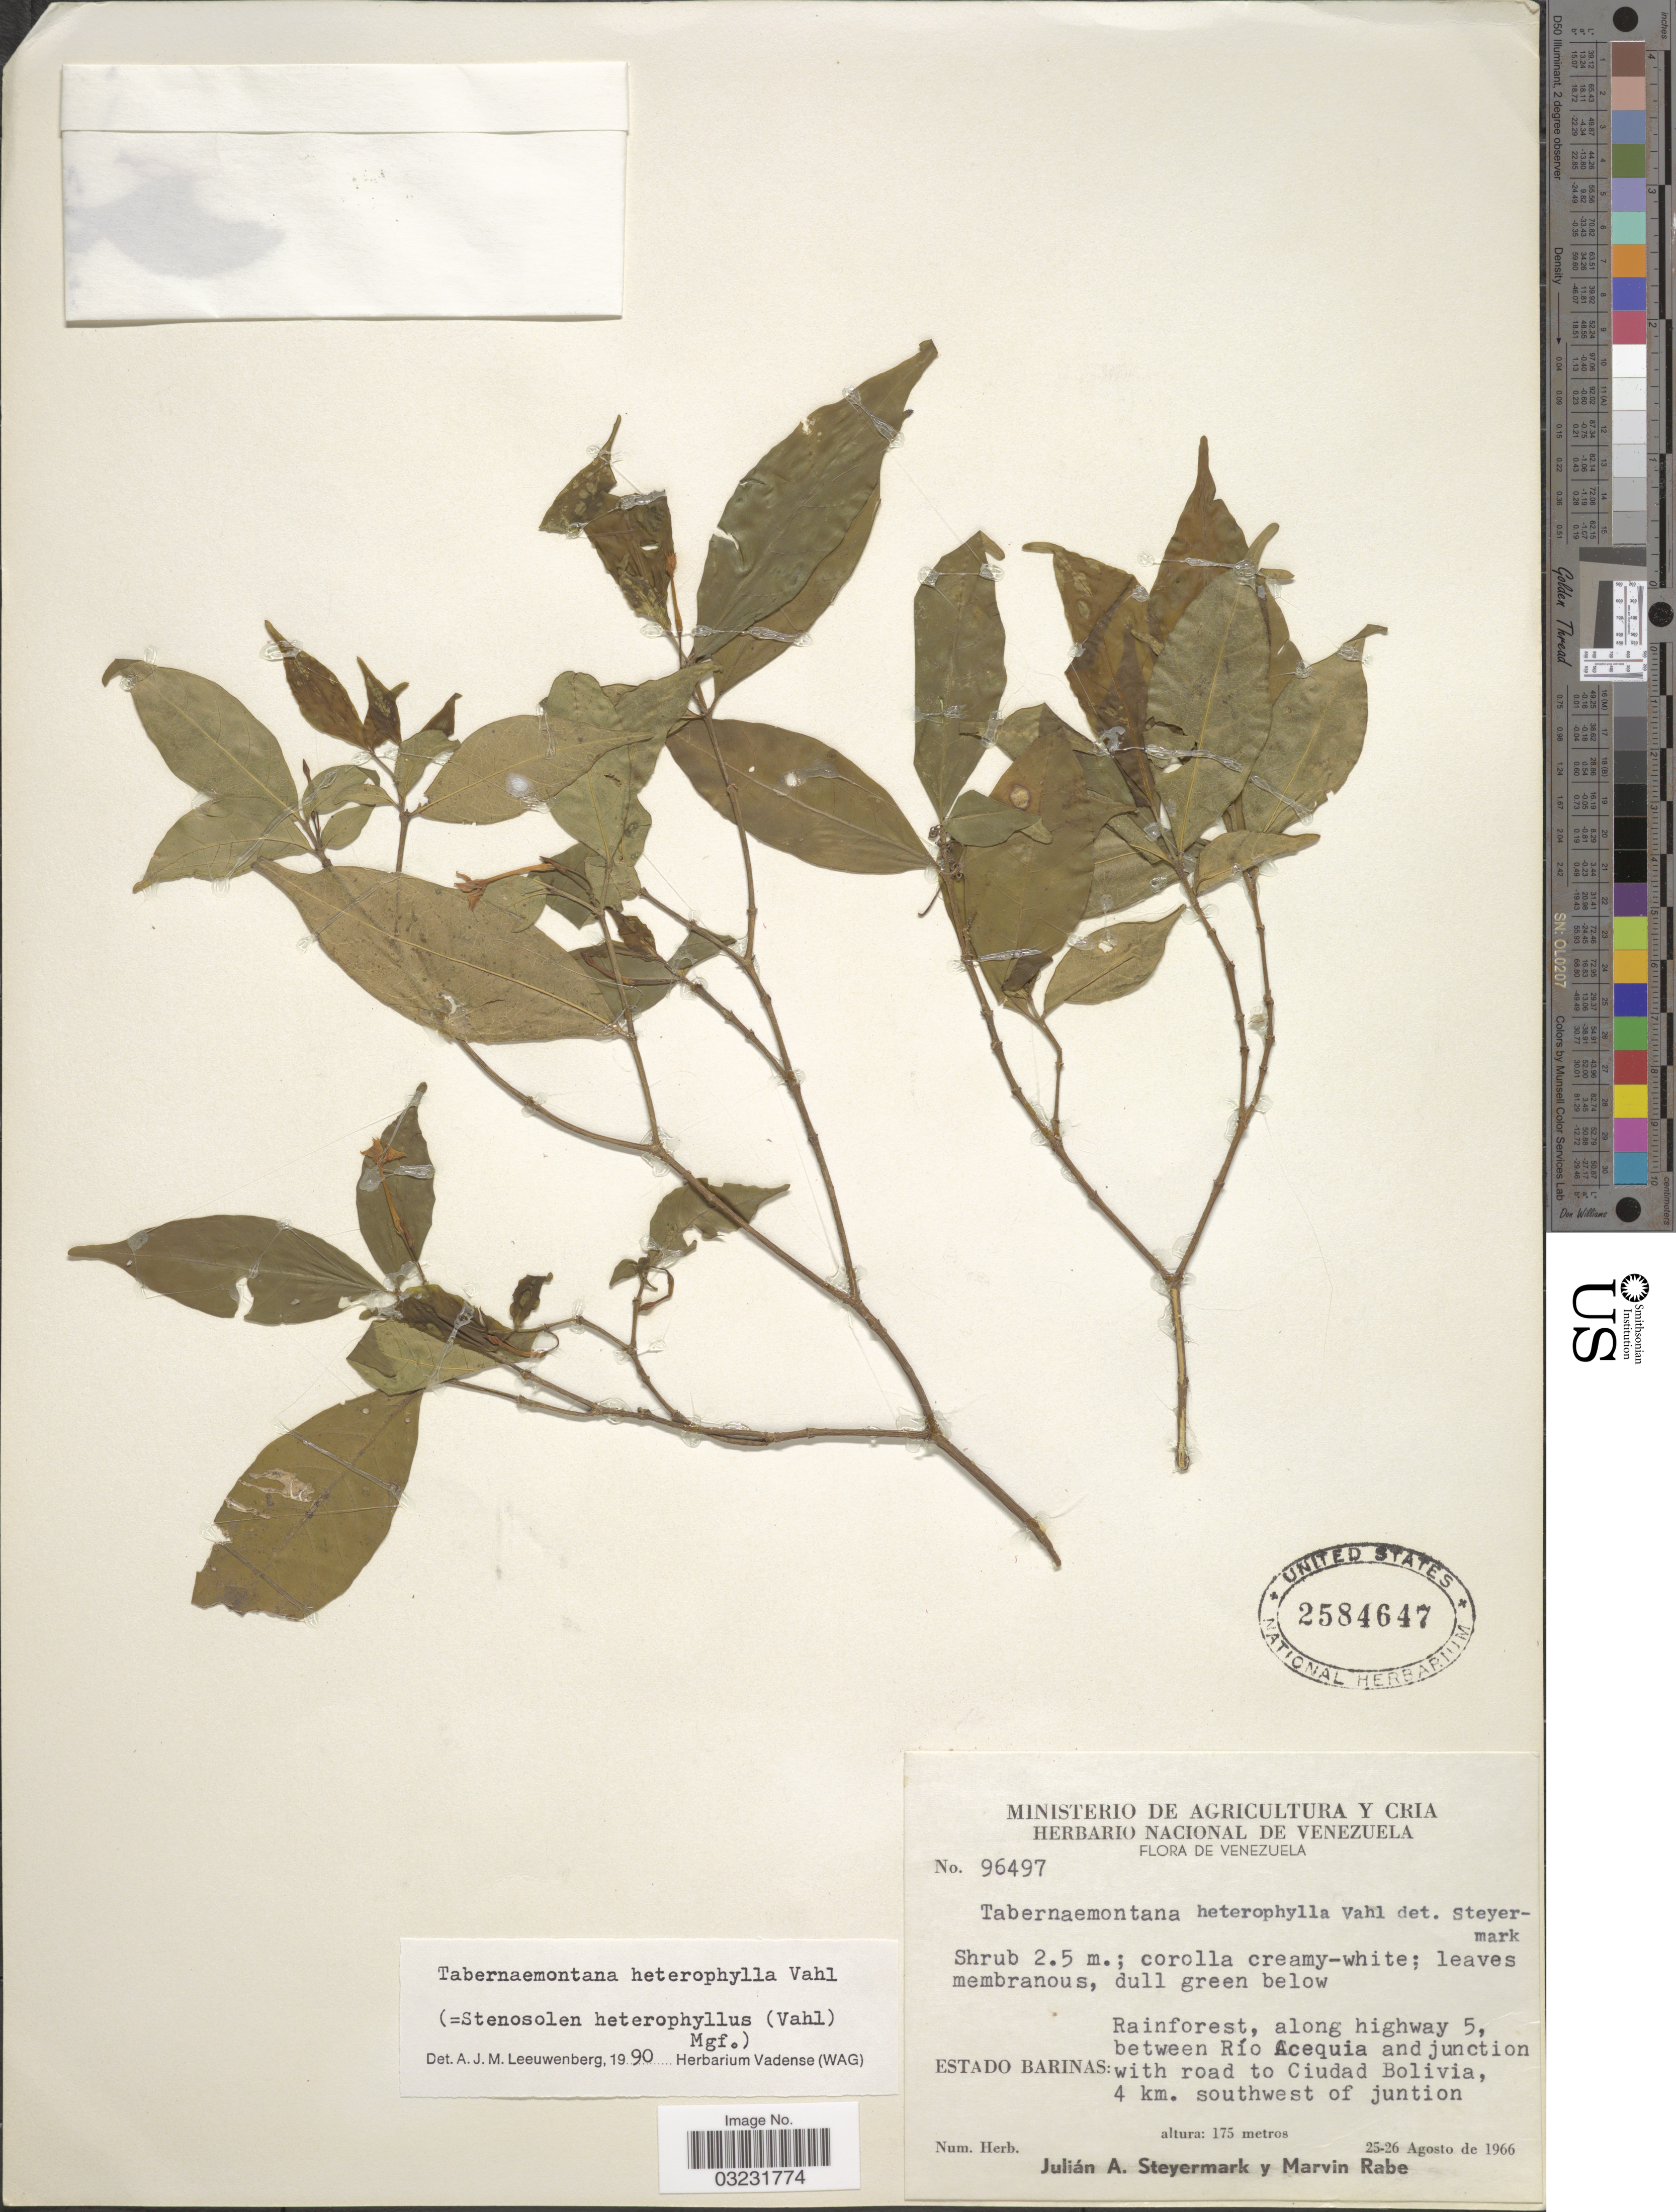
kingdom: Plantae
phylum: Tracheophyta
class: Magnoliopsida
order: Gentianales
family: Apocynaceae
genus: Tabernaemontana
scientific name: Tabernaemontana heterophylla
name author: Vahl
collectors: J. Steyermark & M. Rabe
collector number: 96497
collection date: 1966-08-25/1966-08-26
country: Venezuela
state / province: Barinas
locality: Rainforest, along highway 5, between Río Acequia and junction with road to Ciudad Bolivia, 4 km. southwest of junction.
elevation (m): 175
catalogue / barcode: US 2584647